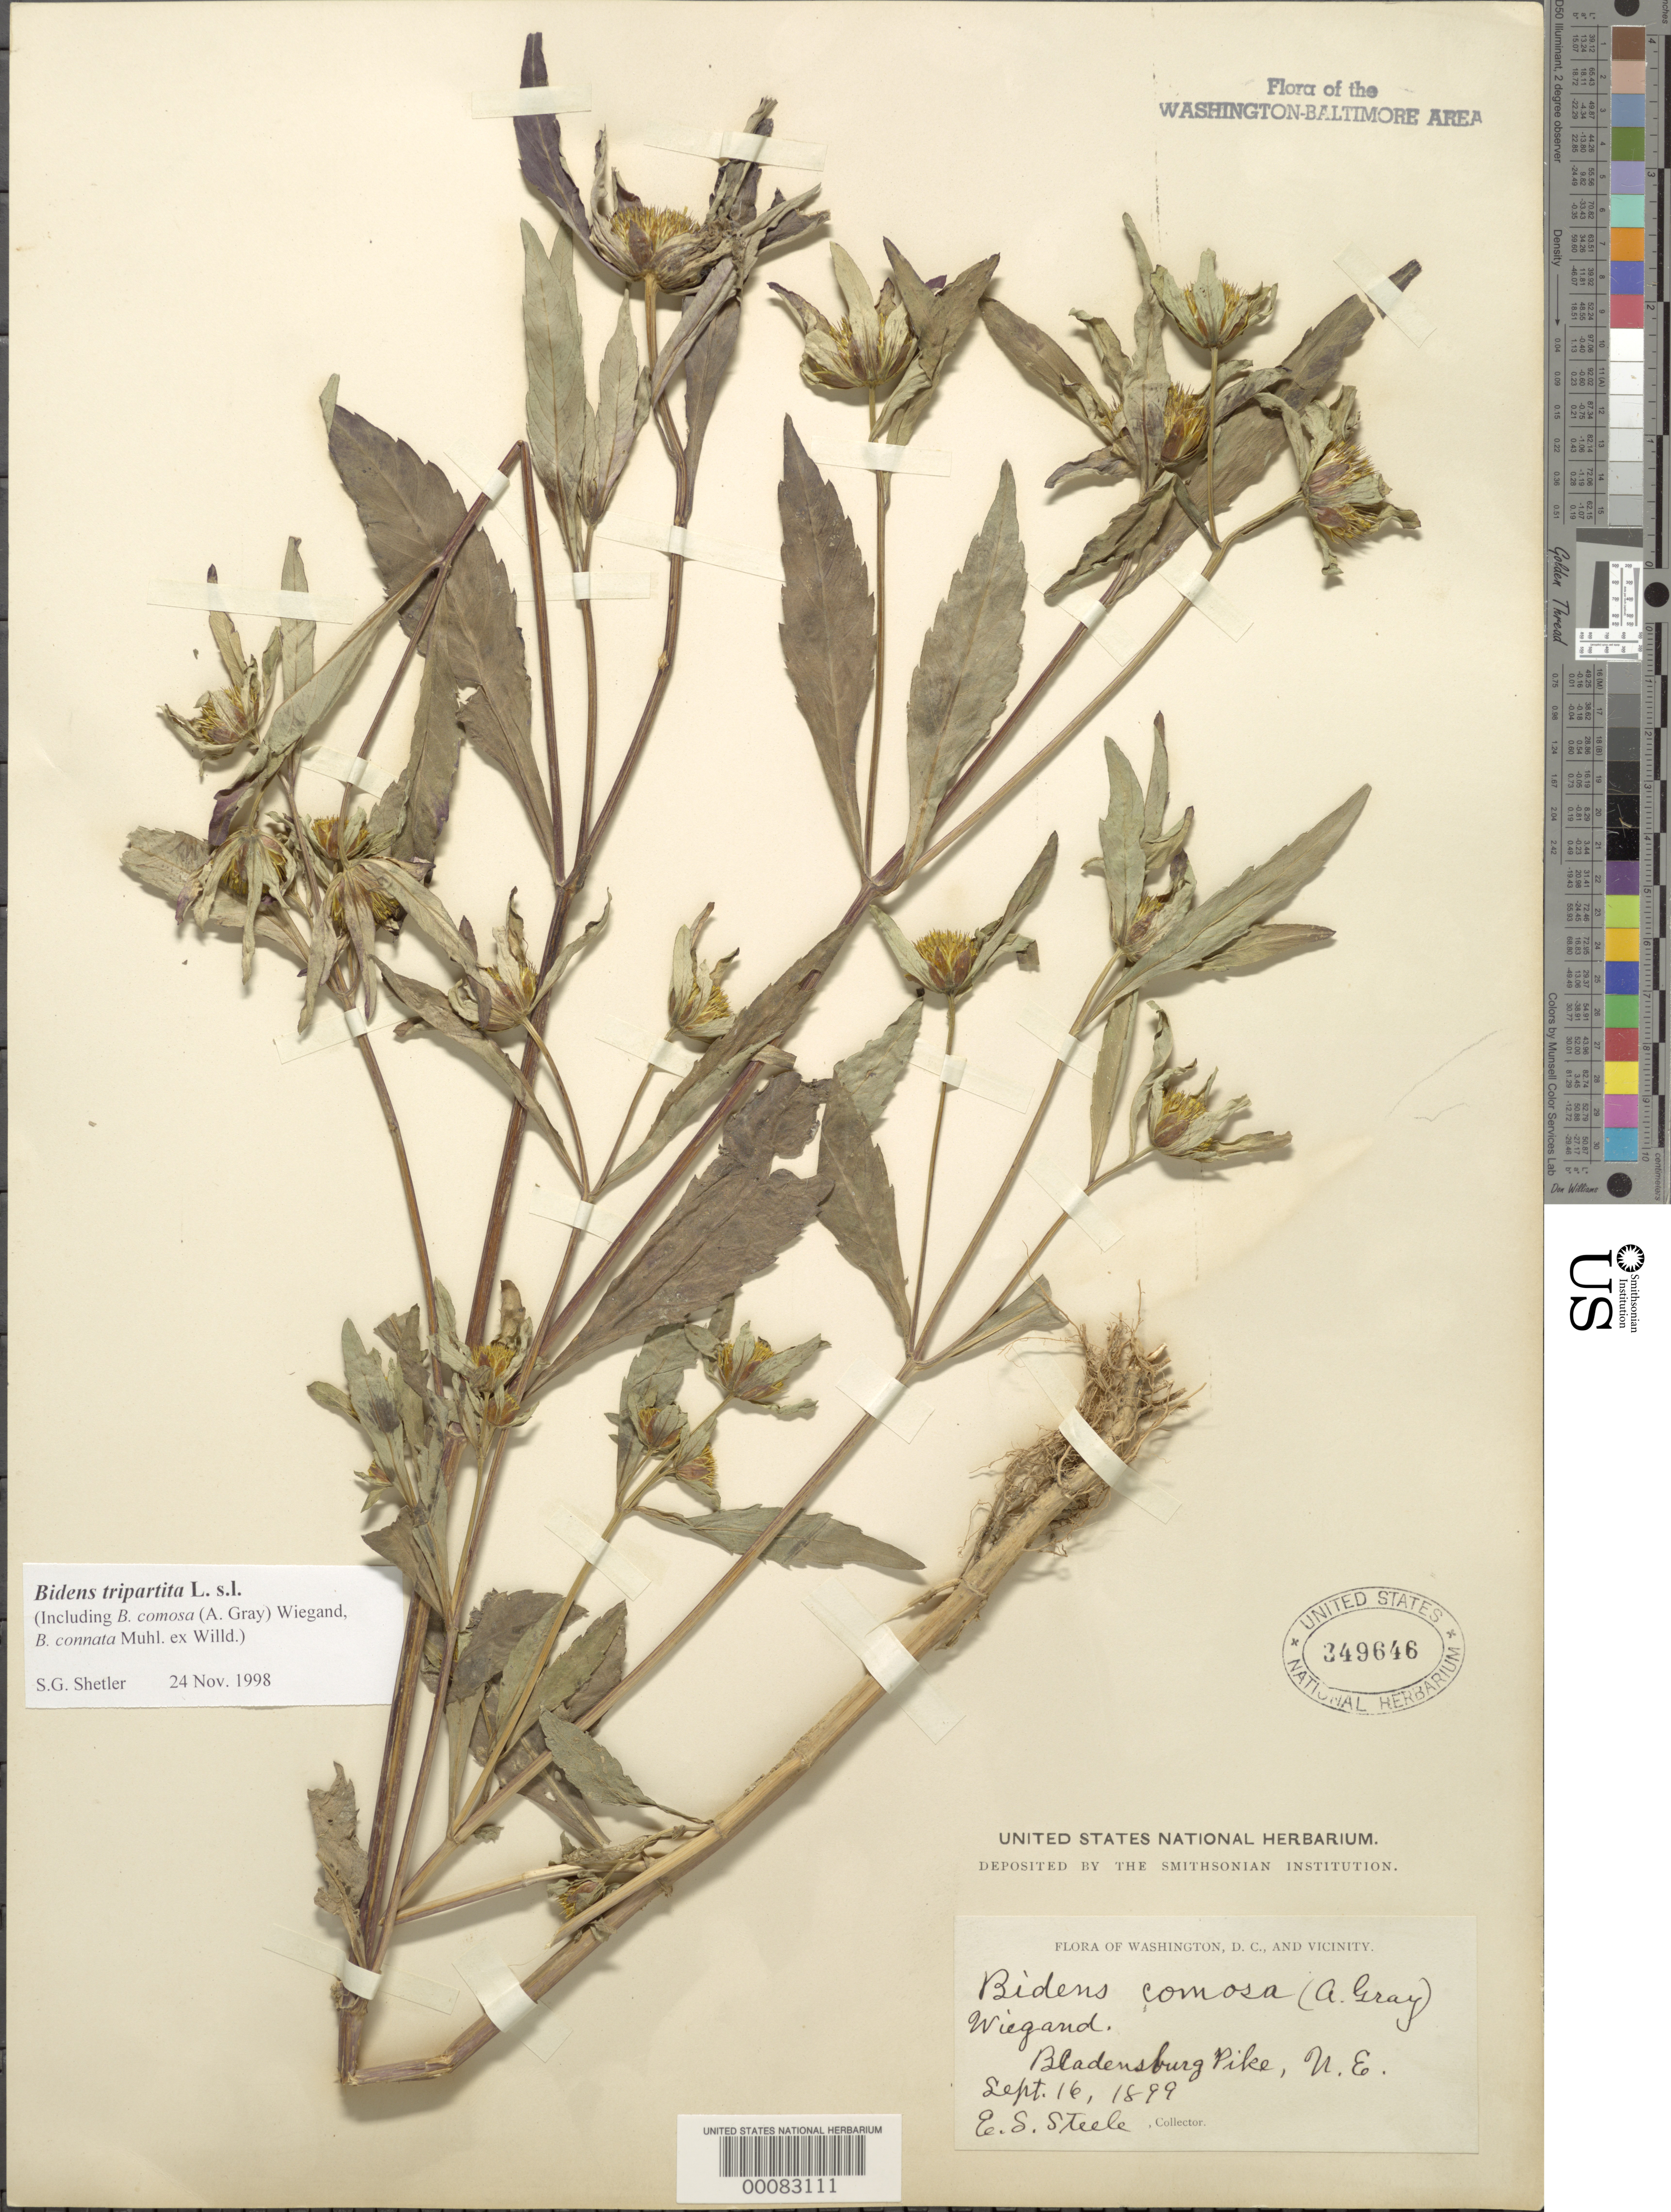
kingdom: Plantae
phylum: Tracheophyta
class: Magnoliopsida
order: Asterales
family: Asteraceae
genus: Bidens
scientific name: Bidens tripartita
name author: L.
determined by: Shetler, Stanwyn G., (US), NMNH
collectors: E. Steele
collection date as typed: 16 Sep 1899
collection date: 1899-09-16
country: United States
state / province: District of Columbia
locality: Bladensburg Pike NE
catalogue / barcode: US 349646